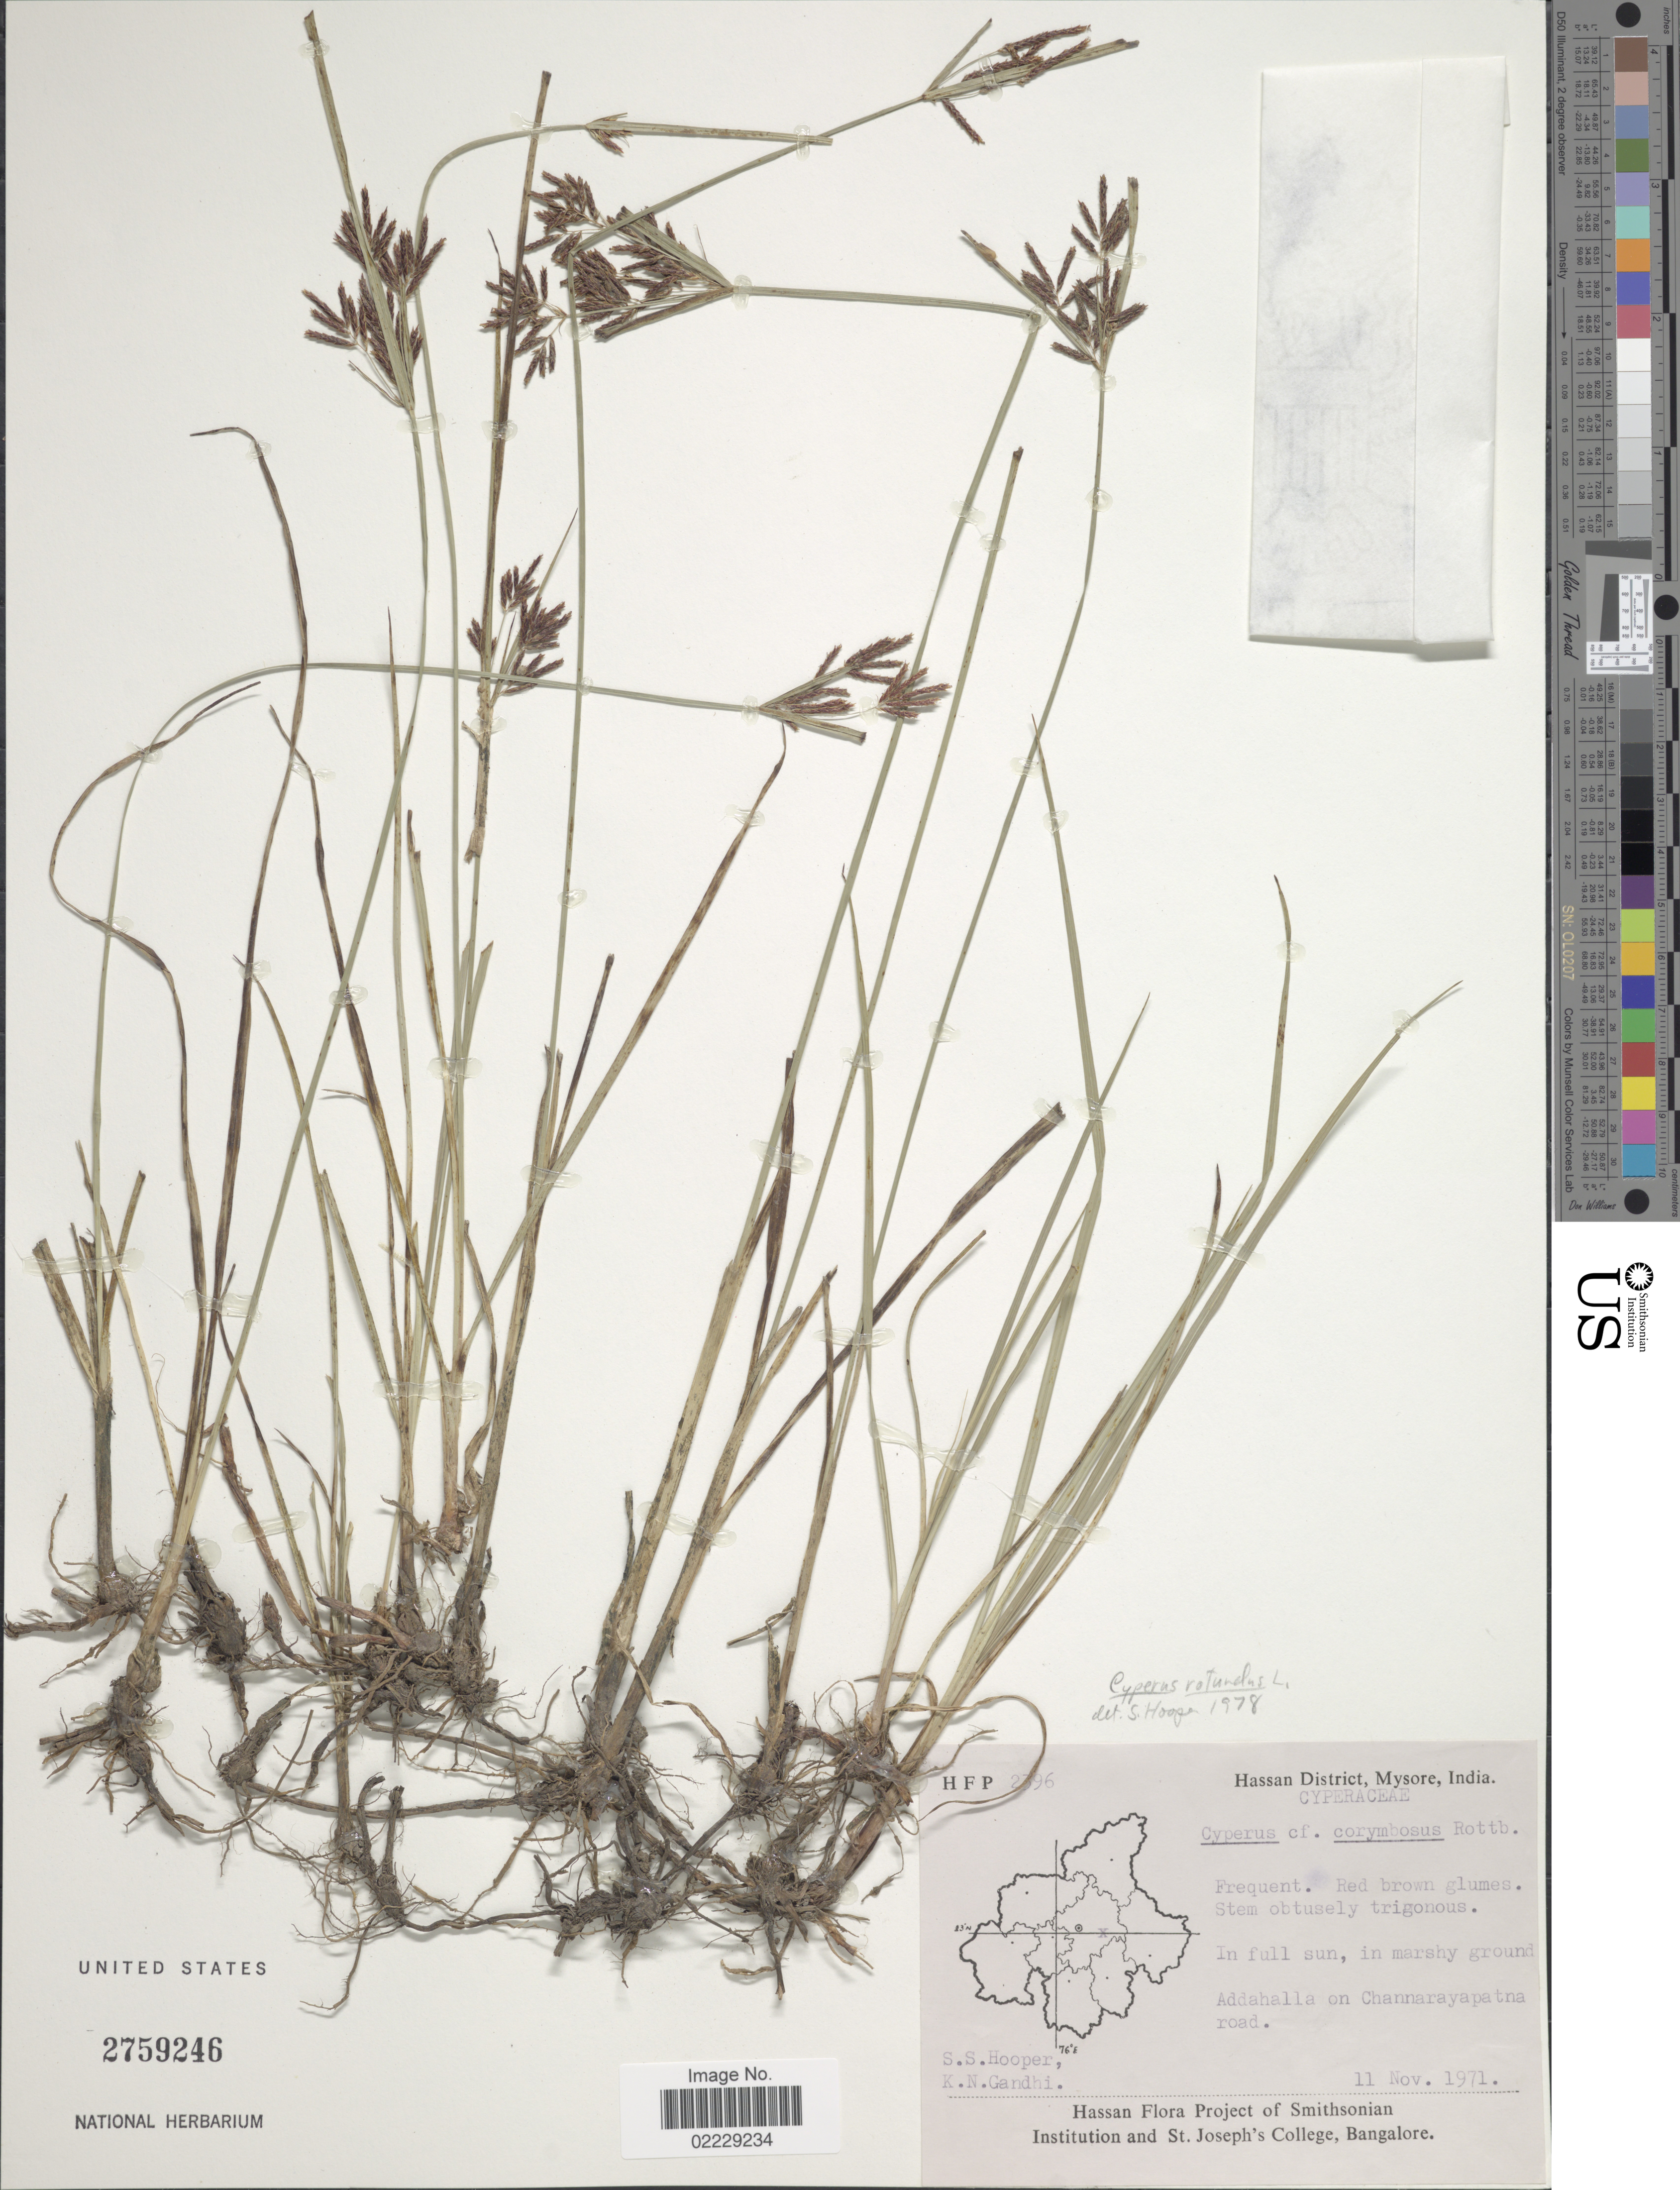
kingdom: Plantae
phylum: Tracheophyta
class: Liliopsida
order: Poales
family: Cyperaceae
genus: Cyperus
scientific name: Cyperus rotundus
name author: L.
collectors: S. S. Hooper & K. N. Gandhi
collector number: HFP 2396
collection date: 1971-11-11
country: India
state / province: Karnataka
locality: Hassan District, Mysore, in full sun, Addahalla on Channarayapatna road.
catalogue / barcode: US 2759246